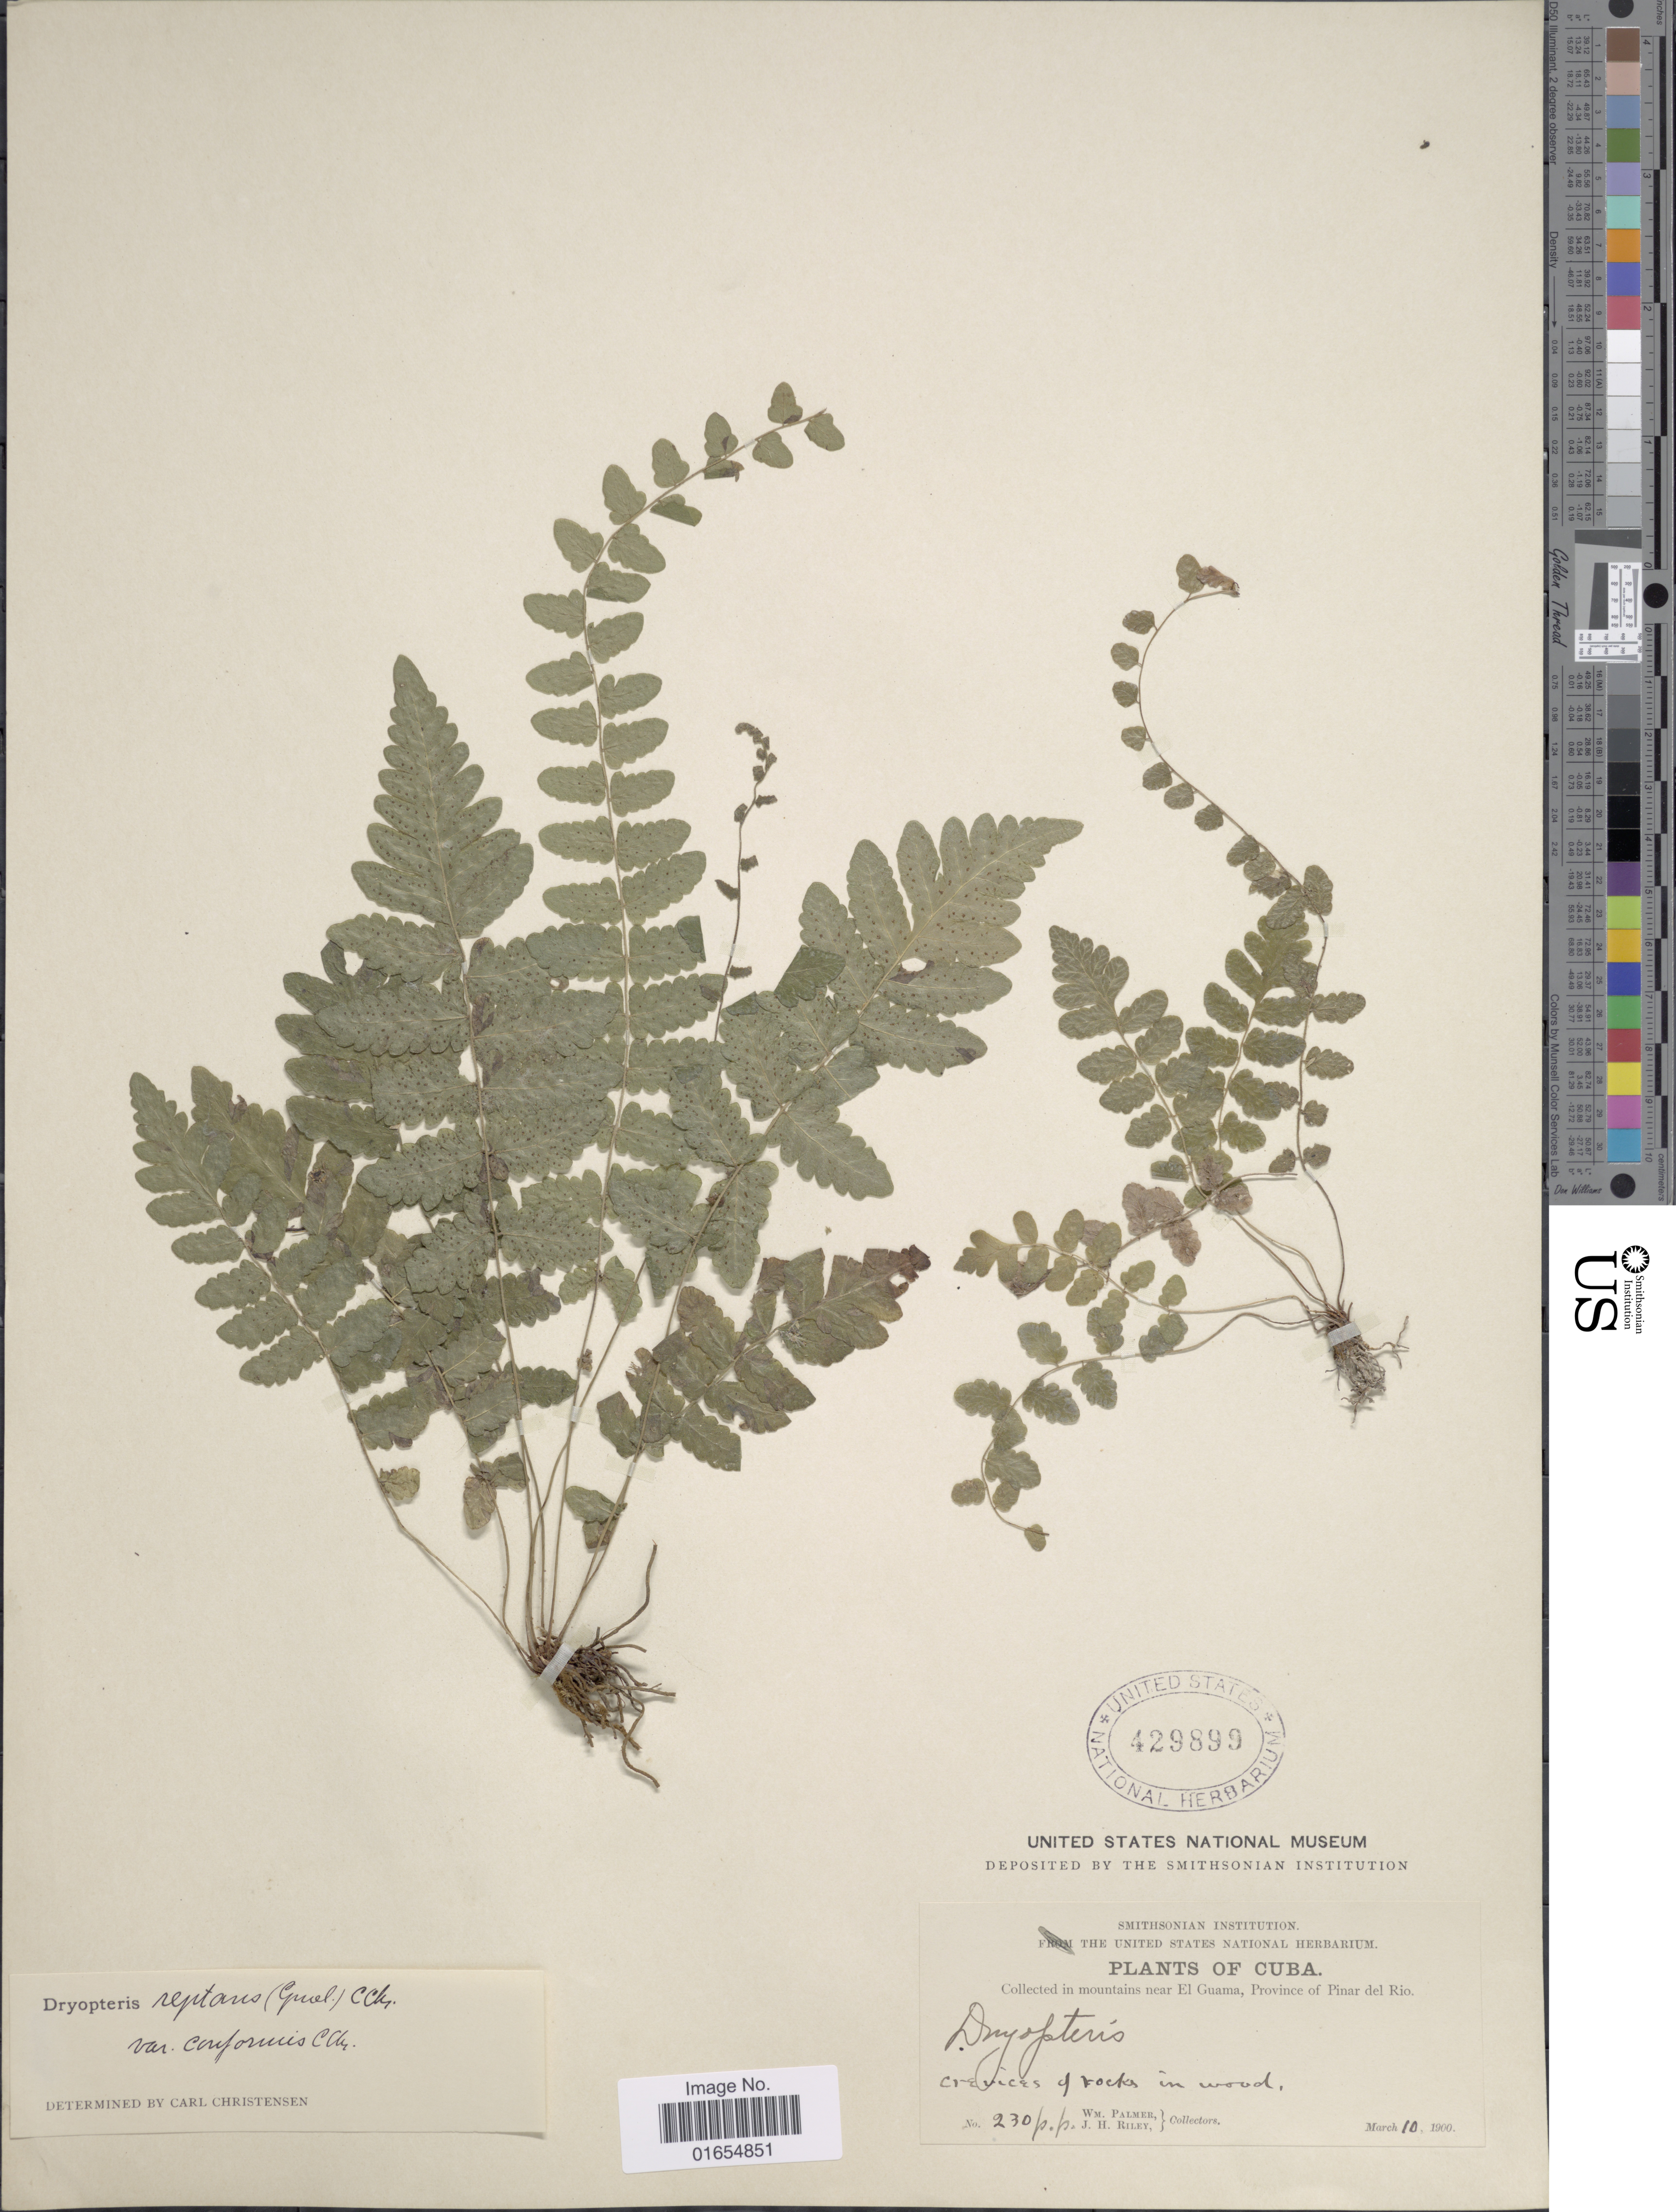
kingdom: Plantae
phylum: Tracheophyta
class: Polypodiopsida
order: Polypodiales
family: Thelypteridaceae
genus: Goniopteris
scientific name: Goniopteris reptans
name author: (J.F. Gmel.) C. Presl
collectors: W. Palmer & J. H. Riley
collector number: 230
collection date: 1900-03-10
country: Cuba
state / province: Pinar del Río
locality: In mountains near El Guama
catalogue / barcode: US 429899